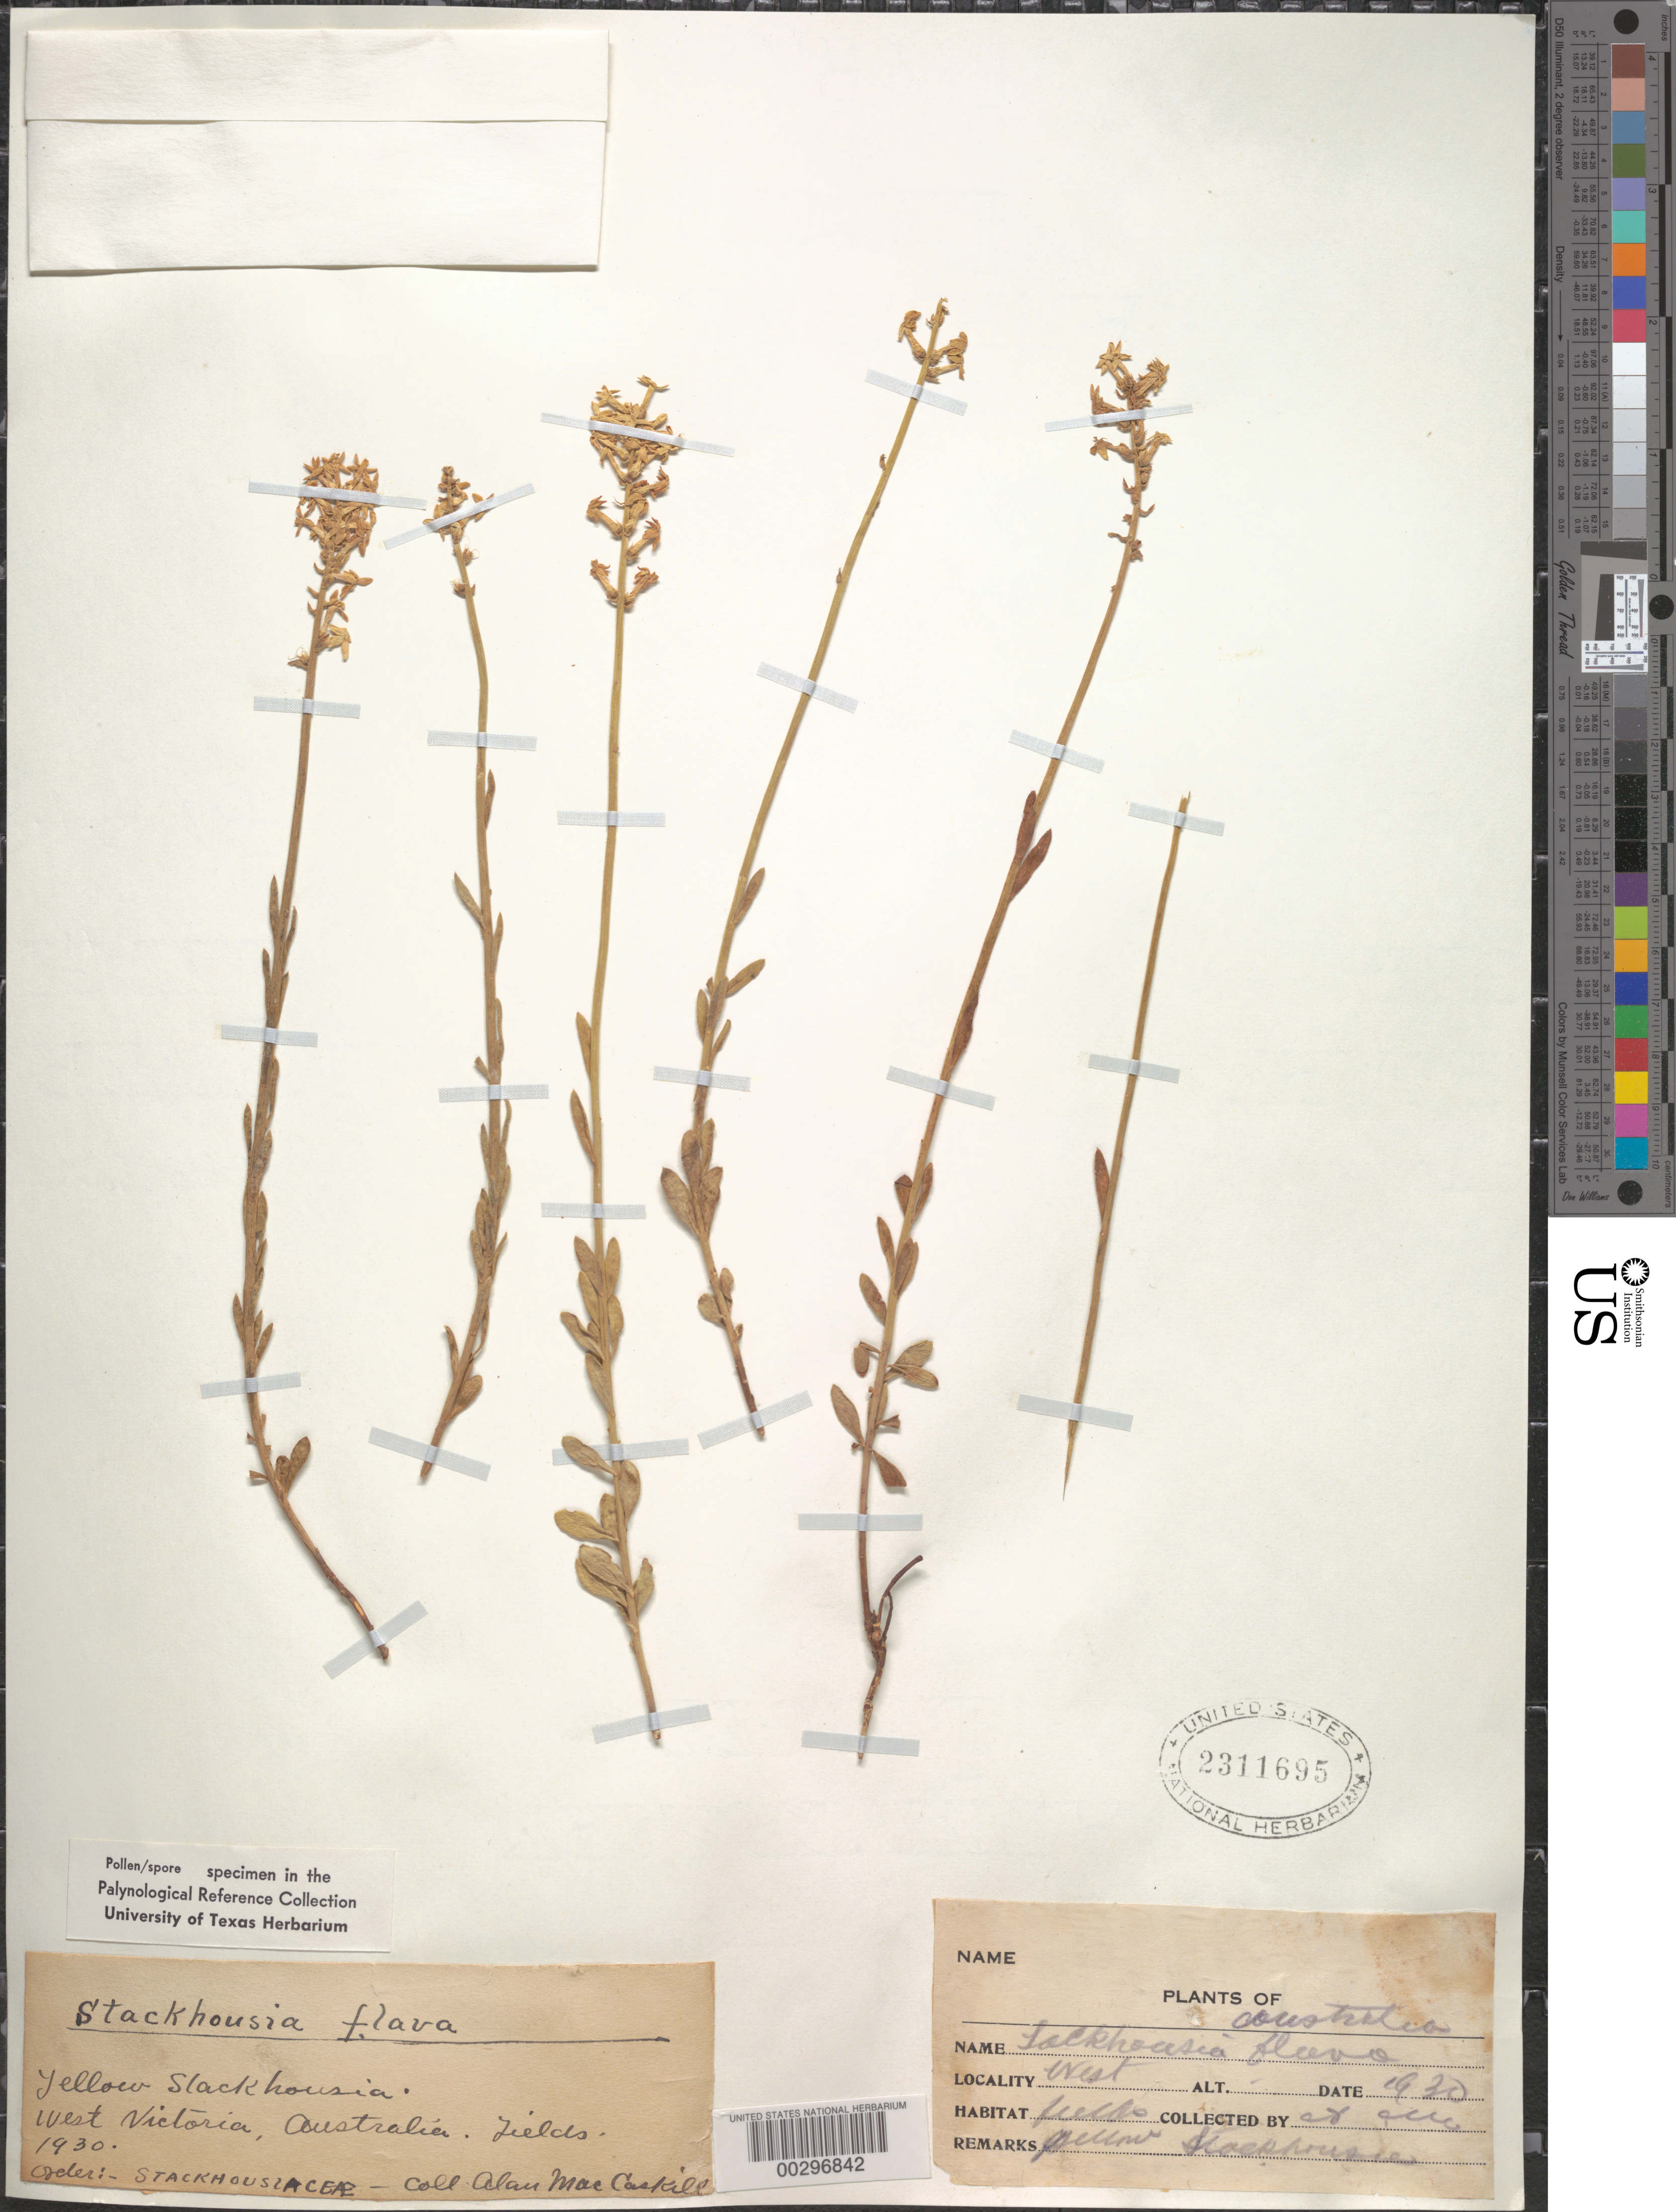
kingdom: Plantae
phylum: Tracheophyta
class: Magnoliopsida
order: Celastrales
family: Celastraceae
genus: Stackhousia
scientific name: Stackhousia flava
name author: Hook.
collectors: A. MacCaskill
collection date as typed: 1930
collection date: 1930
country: Australia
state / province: Victoria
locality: West victoria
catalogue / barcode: US 2311695